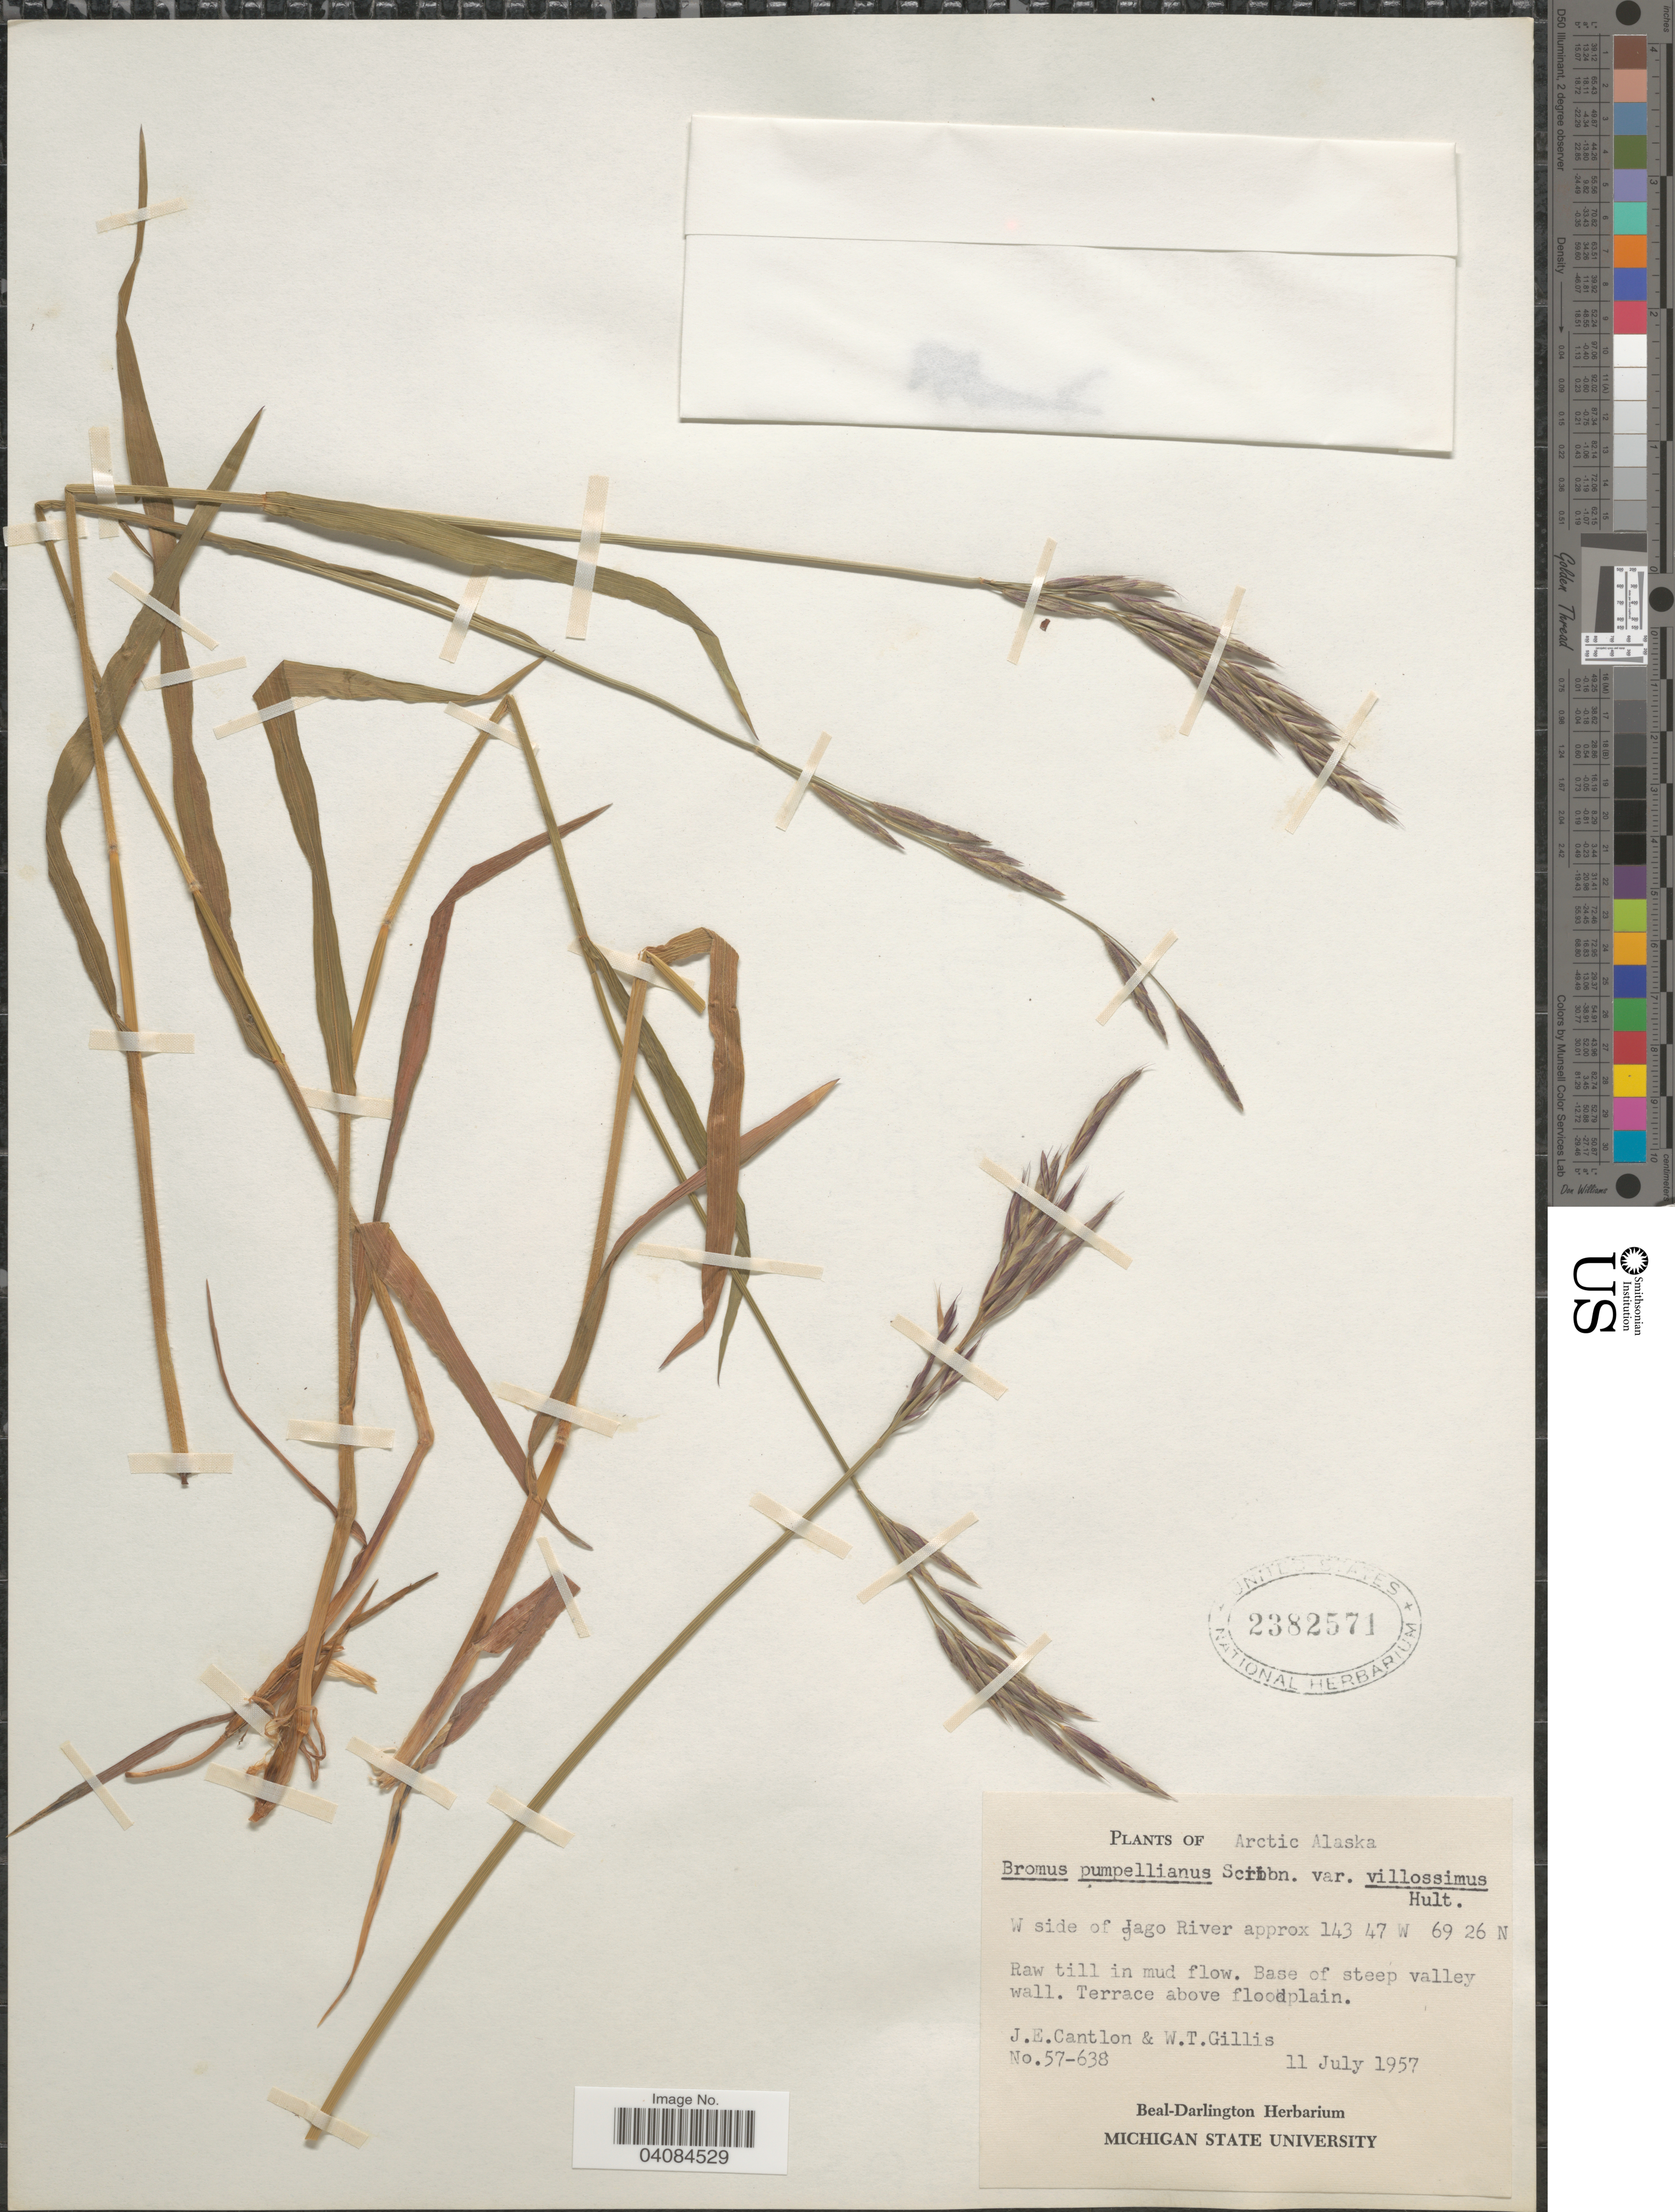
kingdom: Plantae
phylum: Tracheophyta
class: Liliopsida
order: Poales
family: Poaceae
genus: Bromus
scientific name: Bromus pumpellianus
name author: Scribn.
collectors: J. Cantlon & W. T. Gillis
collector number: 57-638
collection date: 1957-07-11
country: United States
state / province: Alaska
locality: Arctic Alaska. W side of Jago River.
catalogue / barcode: US 2382571